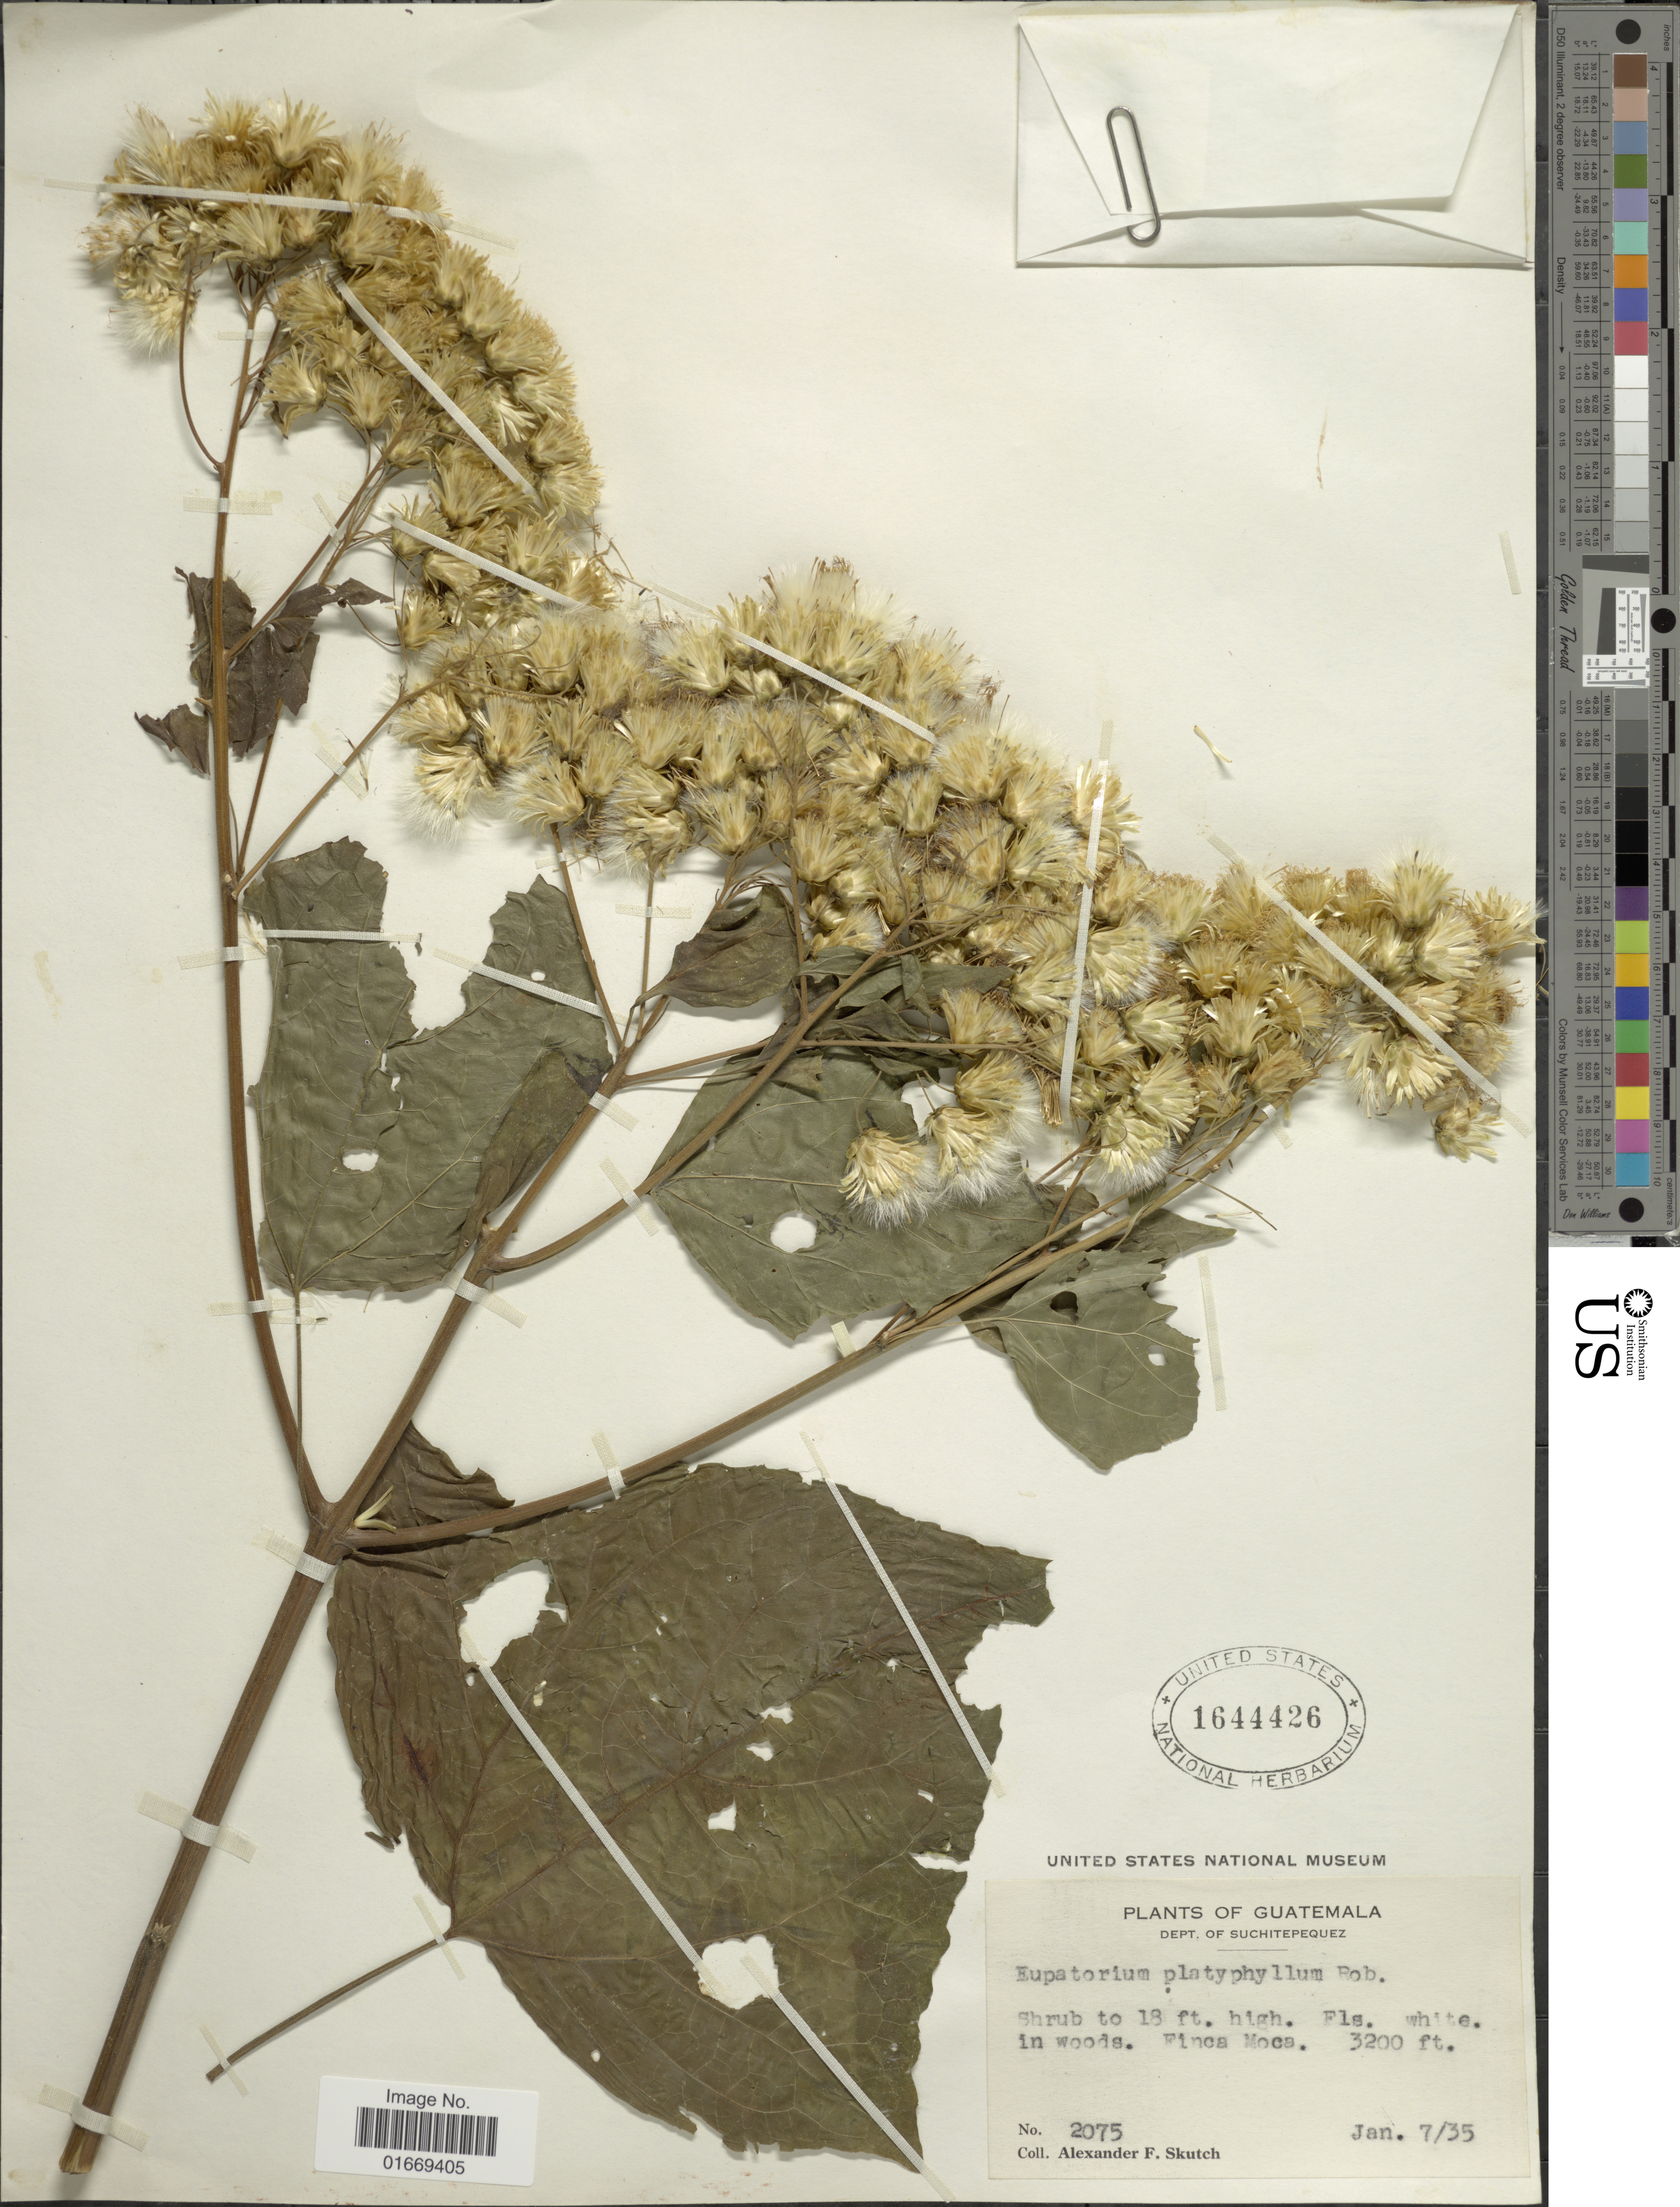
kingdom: Plantae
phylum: Tracheophyta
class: Magnoliopsida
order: Asterales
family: Asteraceae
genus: Bartlettina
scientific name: Bartlettina platyphylla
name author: (B.L. Rob.) R.M. King & H. Rob.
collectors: A. F. Skutch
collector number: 2075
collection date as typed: Transcribed d/m/y: 7/1/35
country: Guatemala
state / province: Suchitepéquez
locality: Dept. of Suchitepequez, in woods. Finca Moca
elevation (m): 975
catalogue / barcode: US 1644426